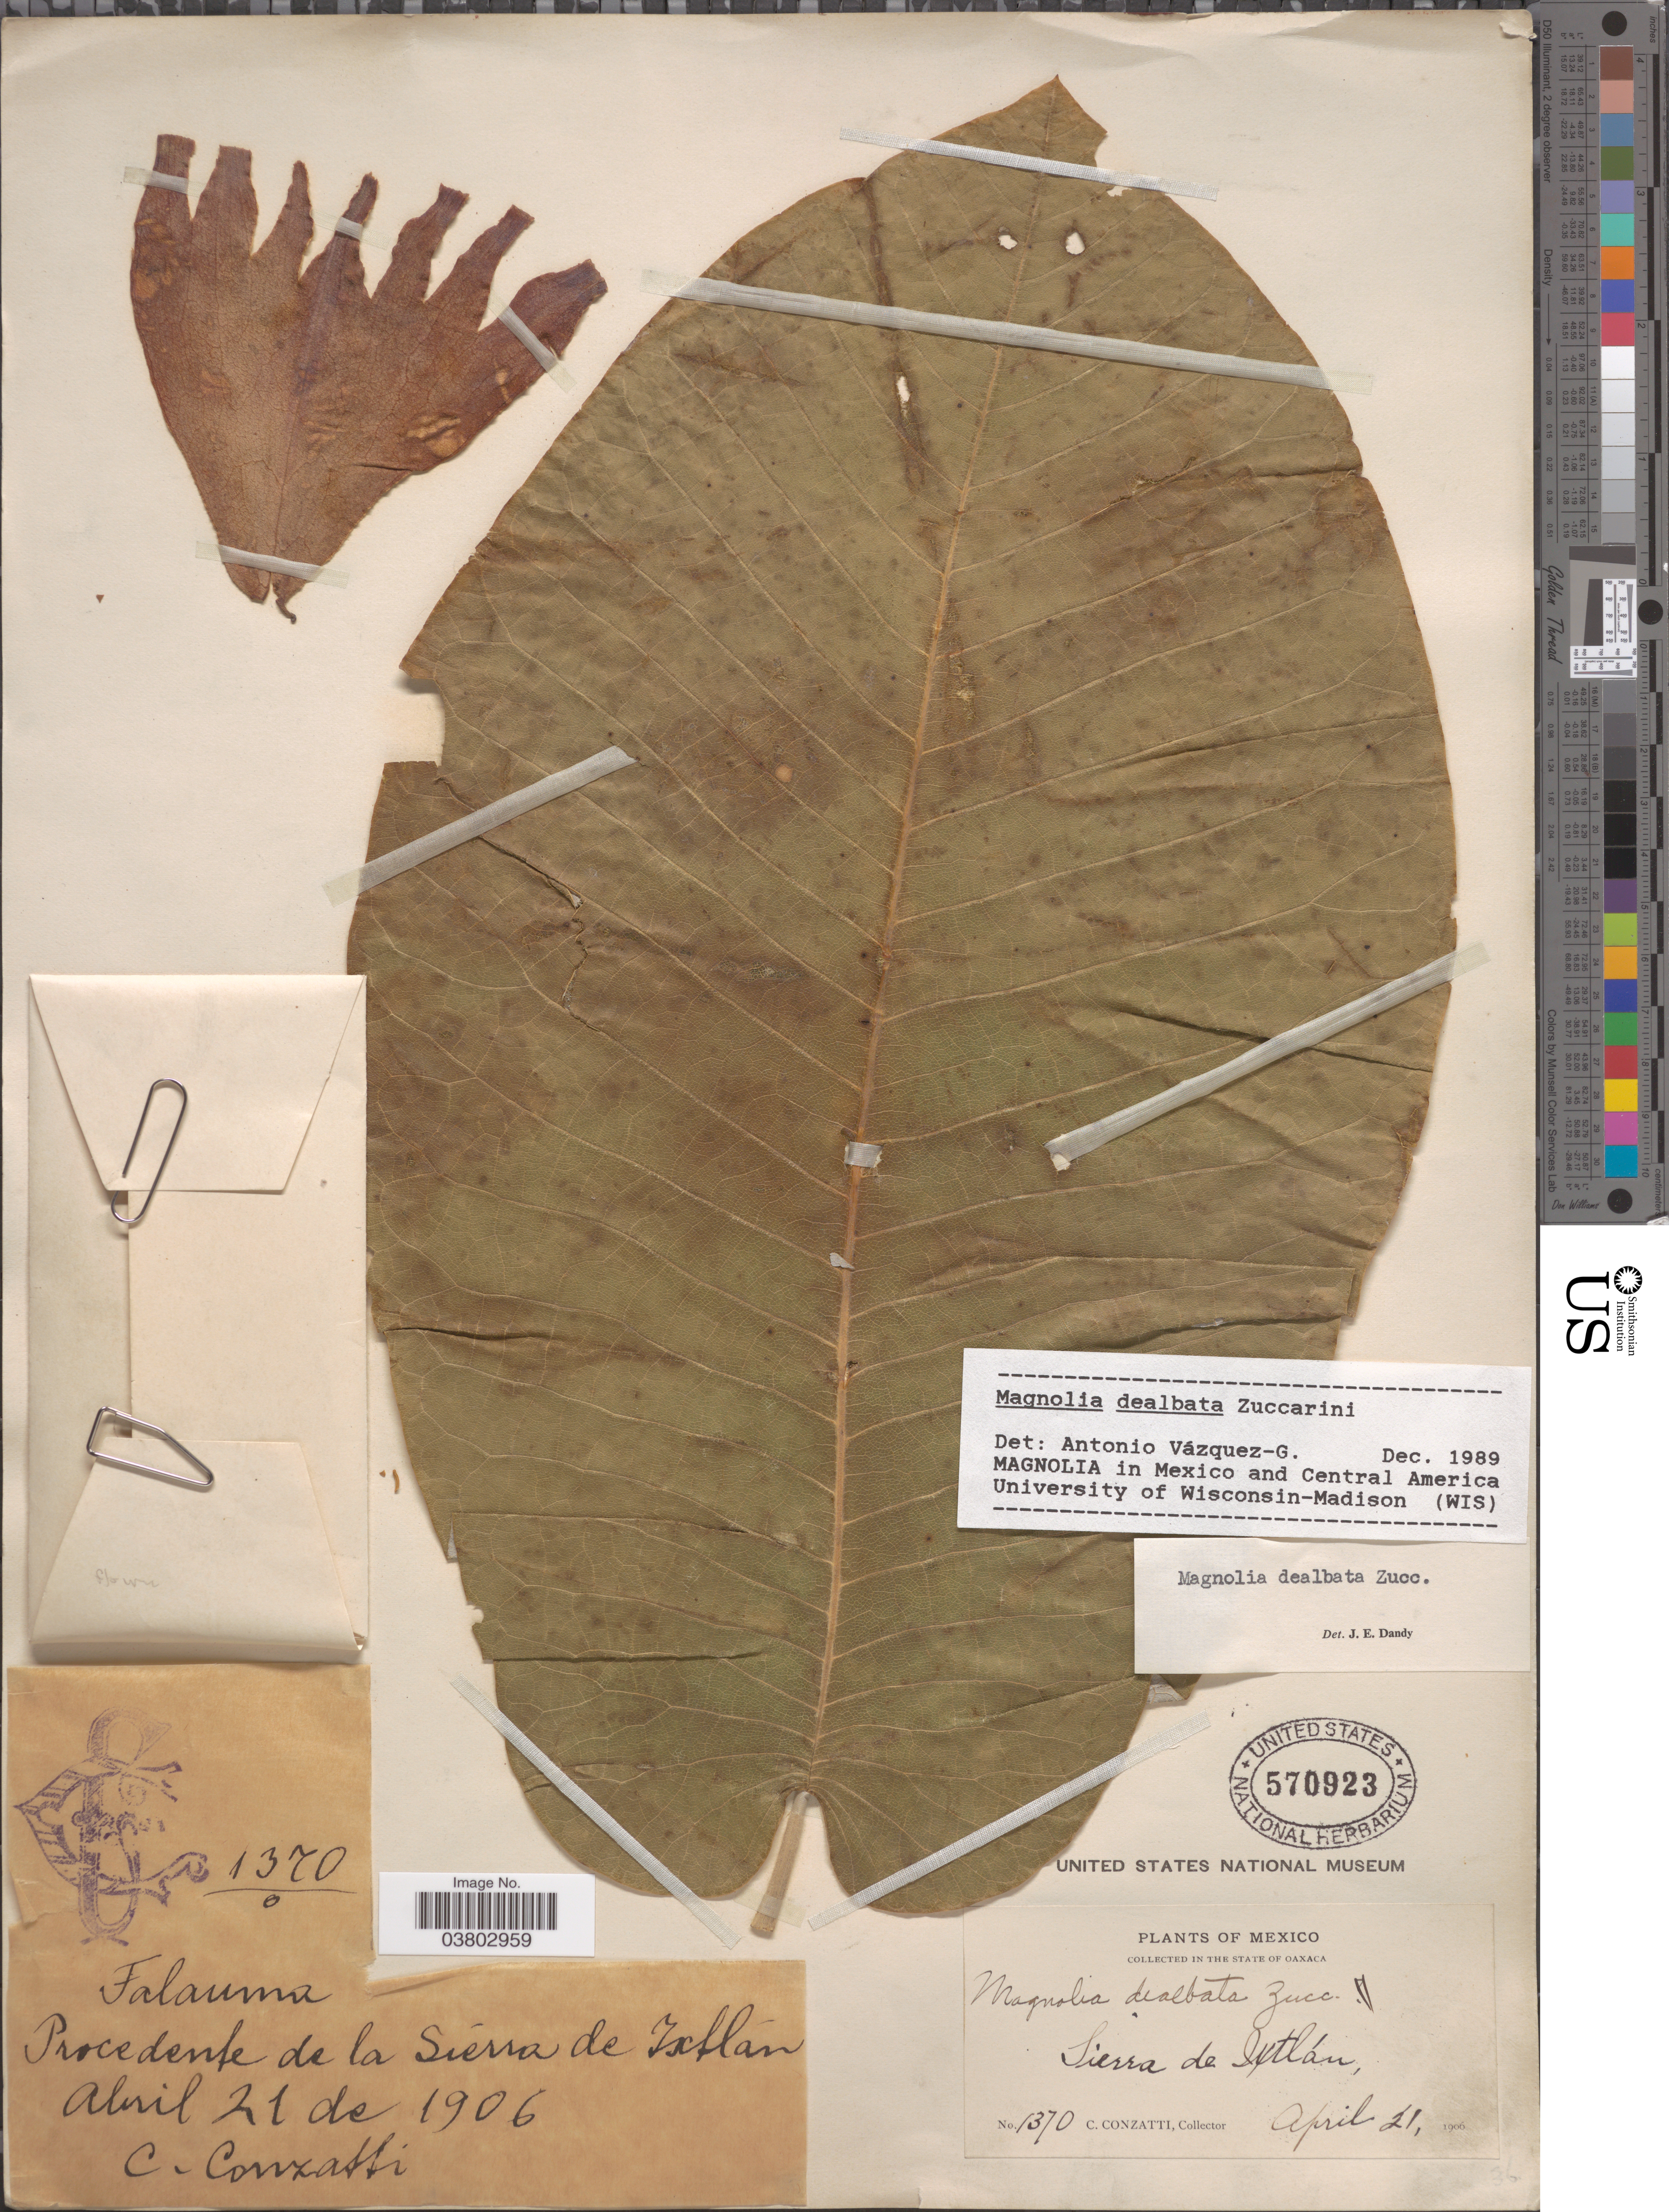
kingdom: Plantae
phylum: Tracheophyta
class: Magnoliopsida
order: Magnoliales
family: Magnoliaceae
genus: Magnolia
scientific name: Magnolia dealbata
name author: Zucc.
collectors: C. Conzatti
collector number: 1370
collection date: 1906-04-21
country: Mexico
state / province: Oaxaca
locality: Sierra de Ixtlán.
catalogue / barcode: US 570923